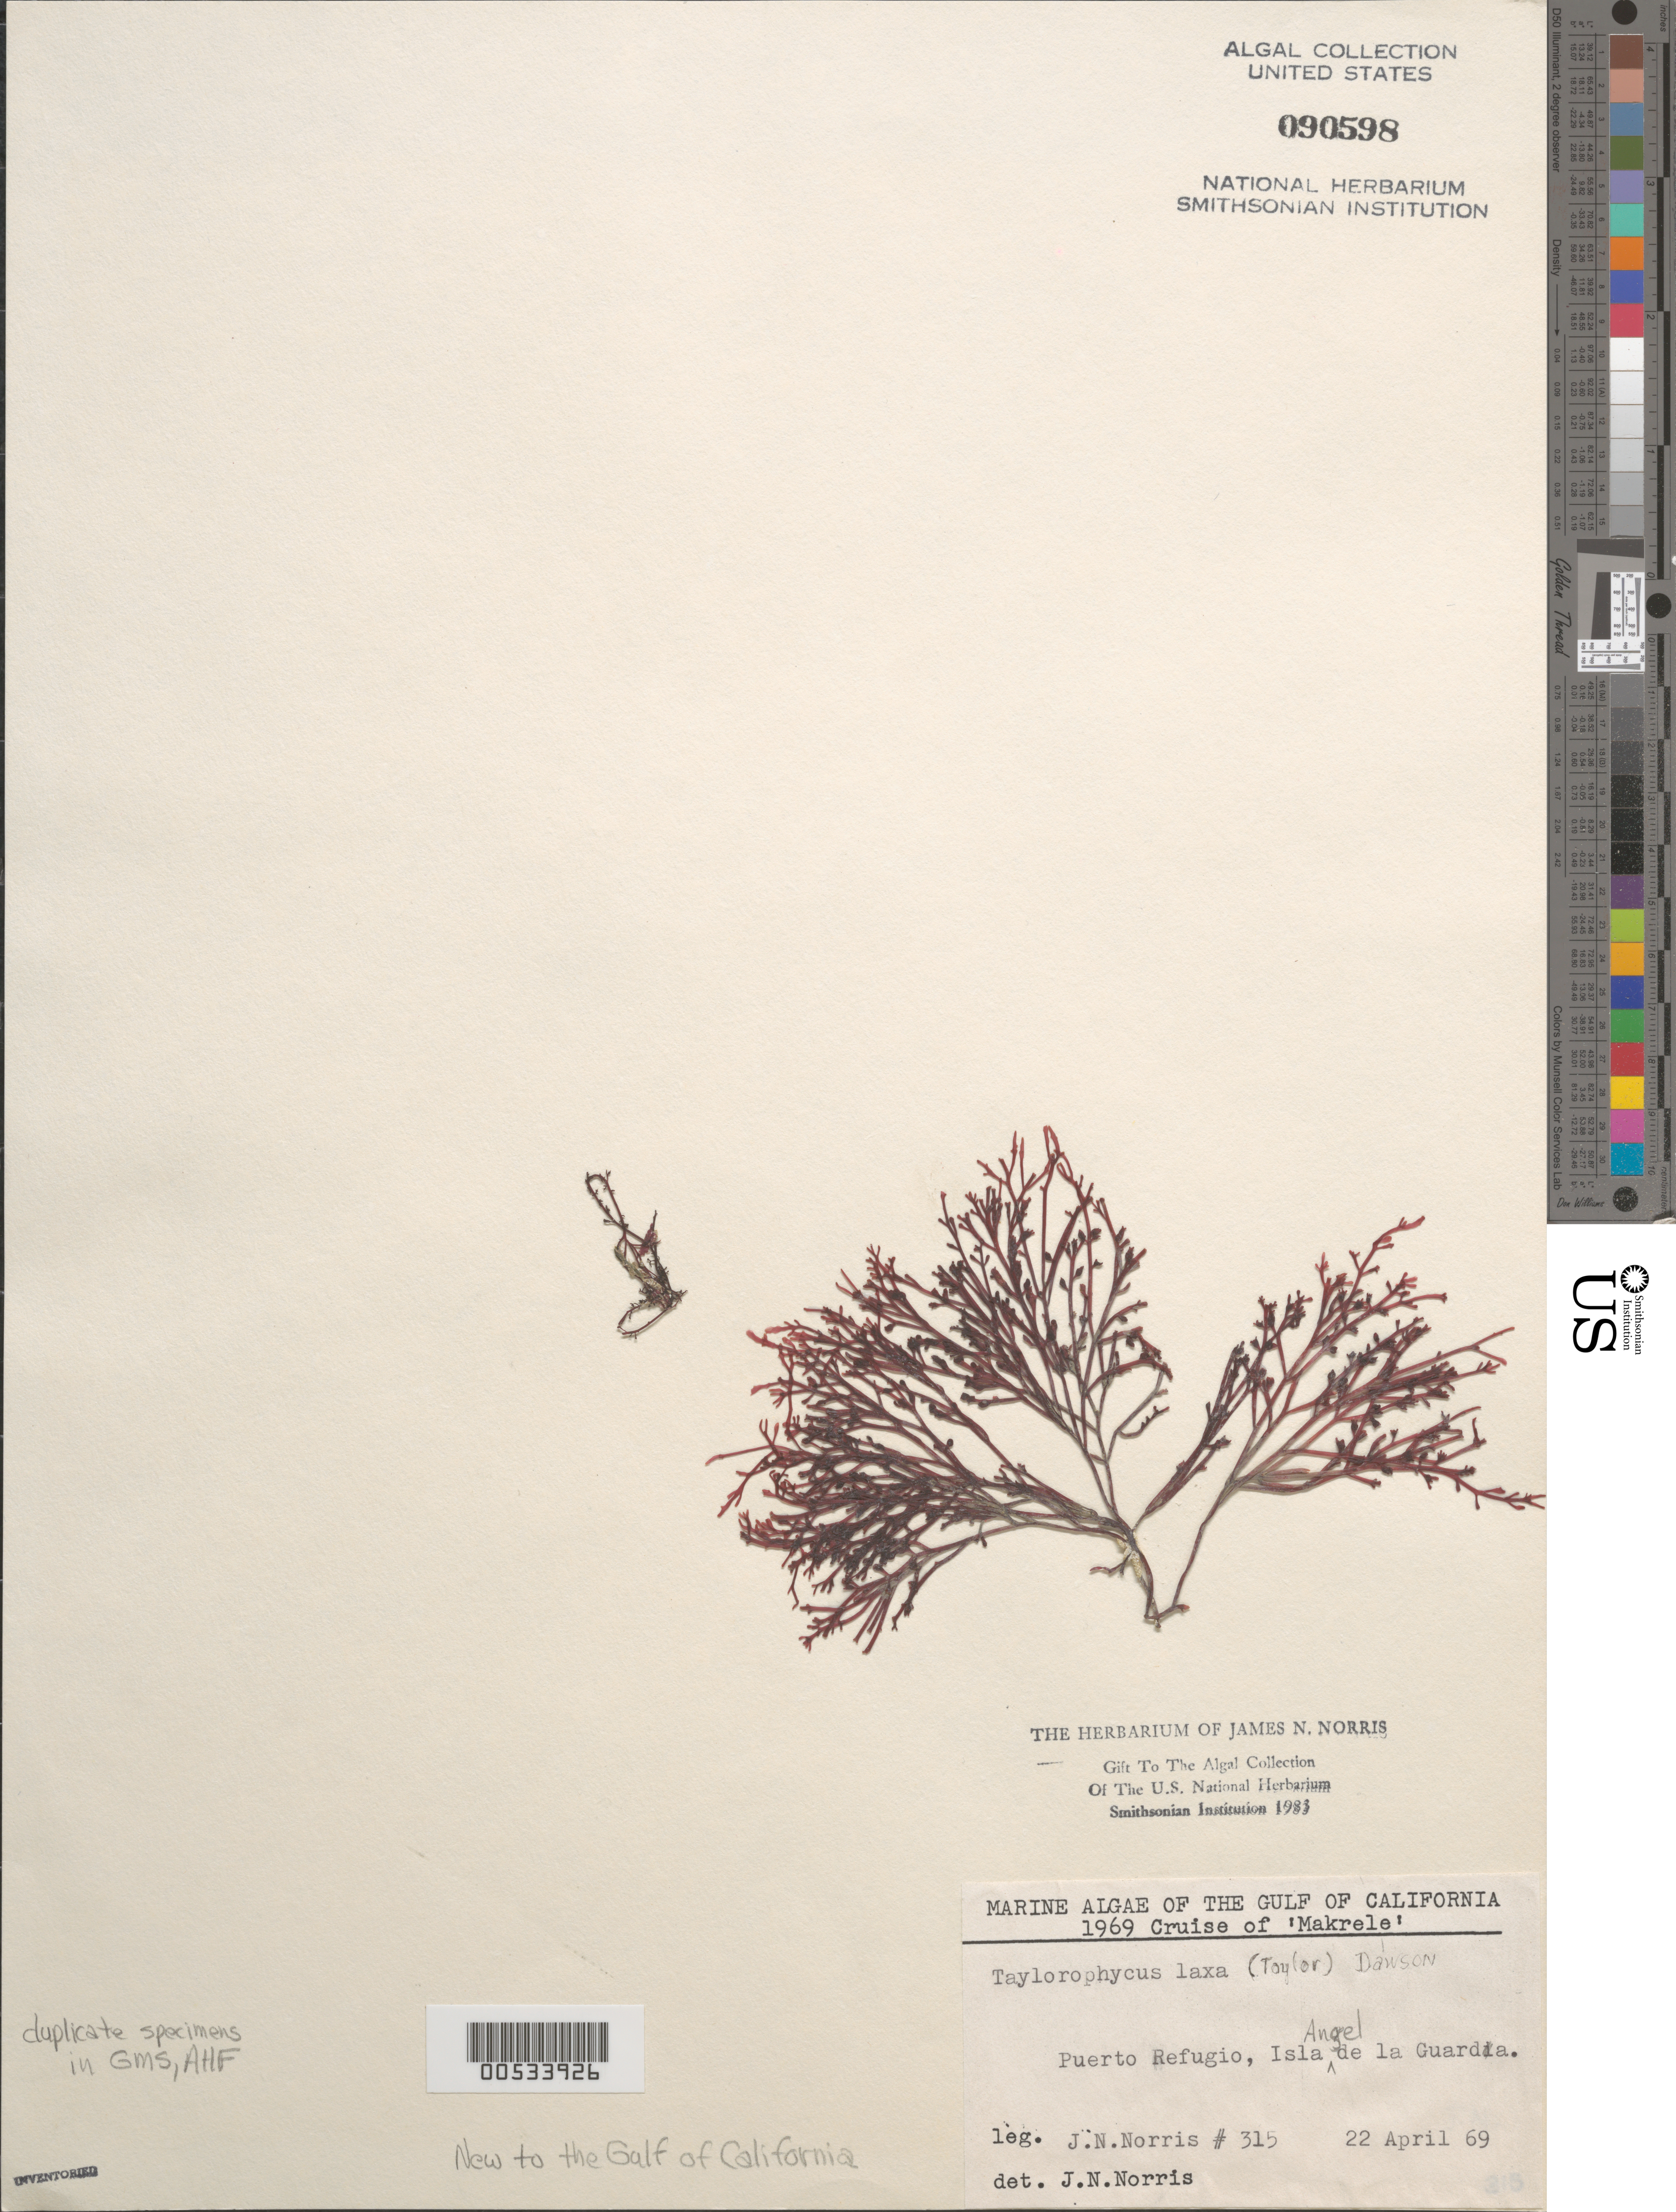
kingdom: Plantae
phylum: Rhodophyta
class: Florideophyceae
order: Gigartinales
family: Caulacanthaceae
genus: Taylorophycus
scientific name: Taylorophycus laxa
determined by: Norris, James N.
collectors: J. N. Norris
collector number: JN-315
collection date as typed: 22 Apr 1969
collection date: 1969-04-22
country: Mexico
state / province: Baja California Norte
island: Isla Angel de la Guarda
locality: Puerto Refugio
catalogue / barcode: US 90598